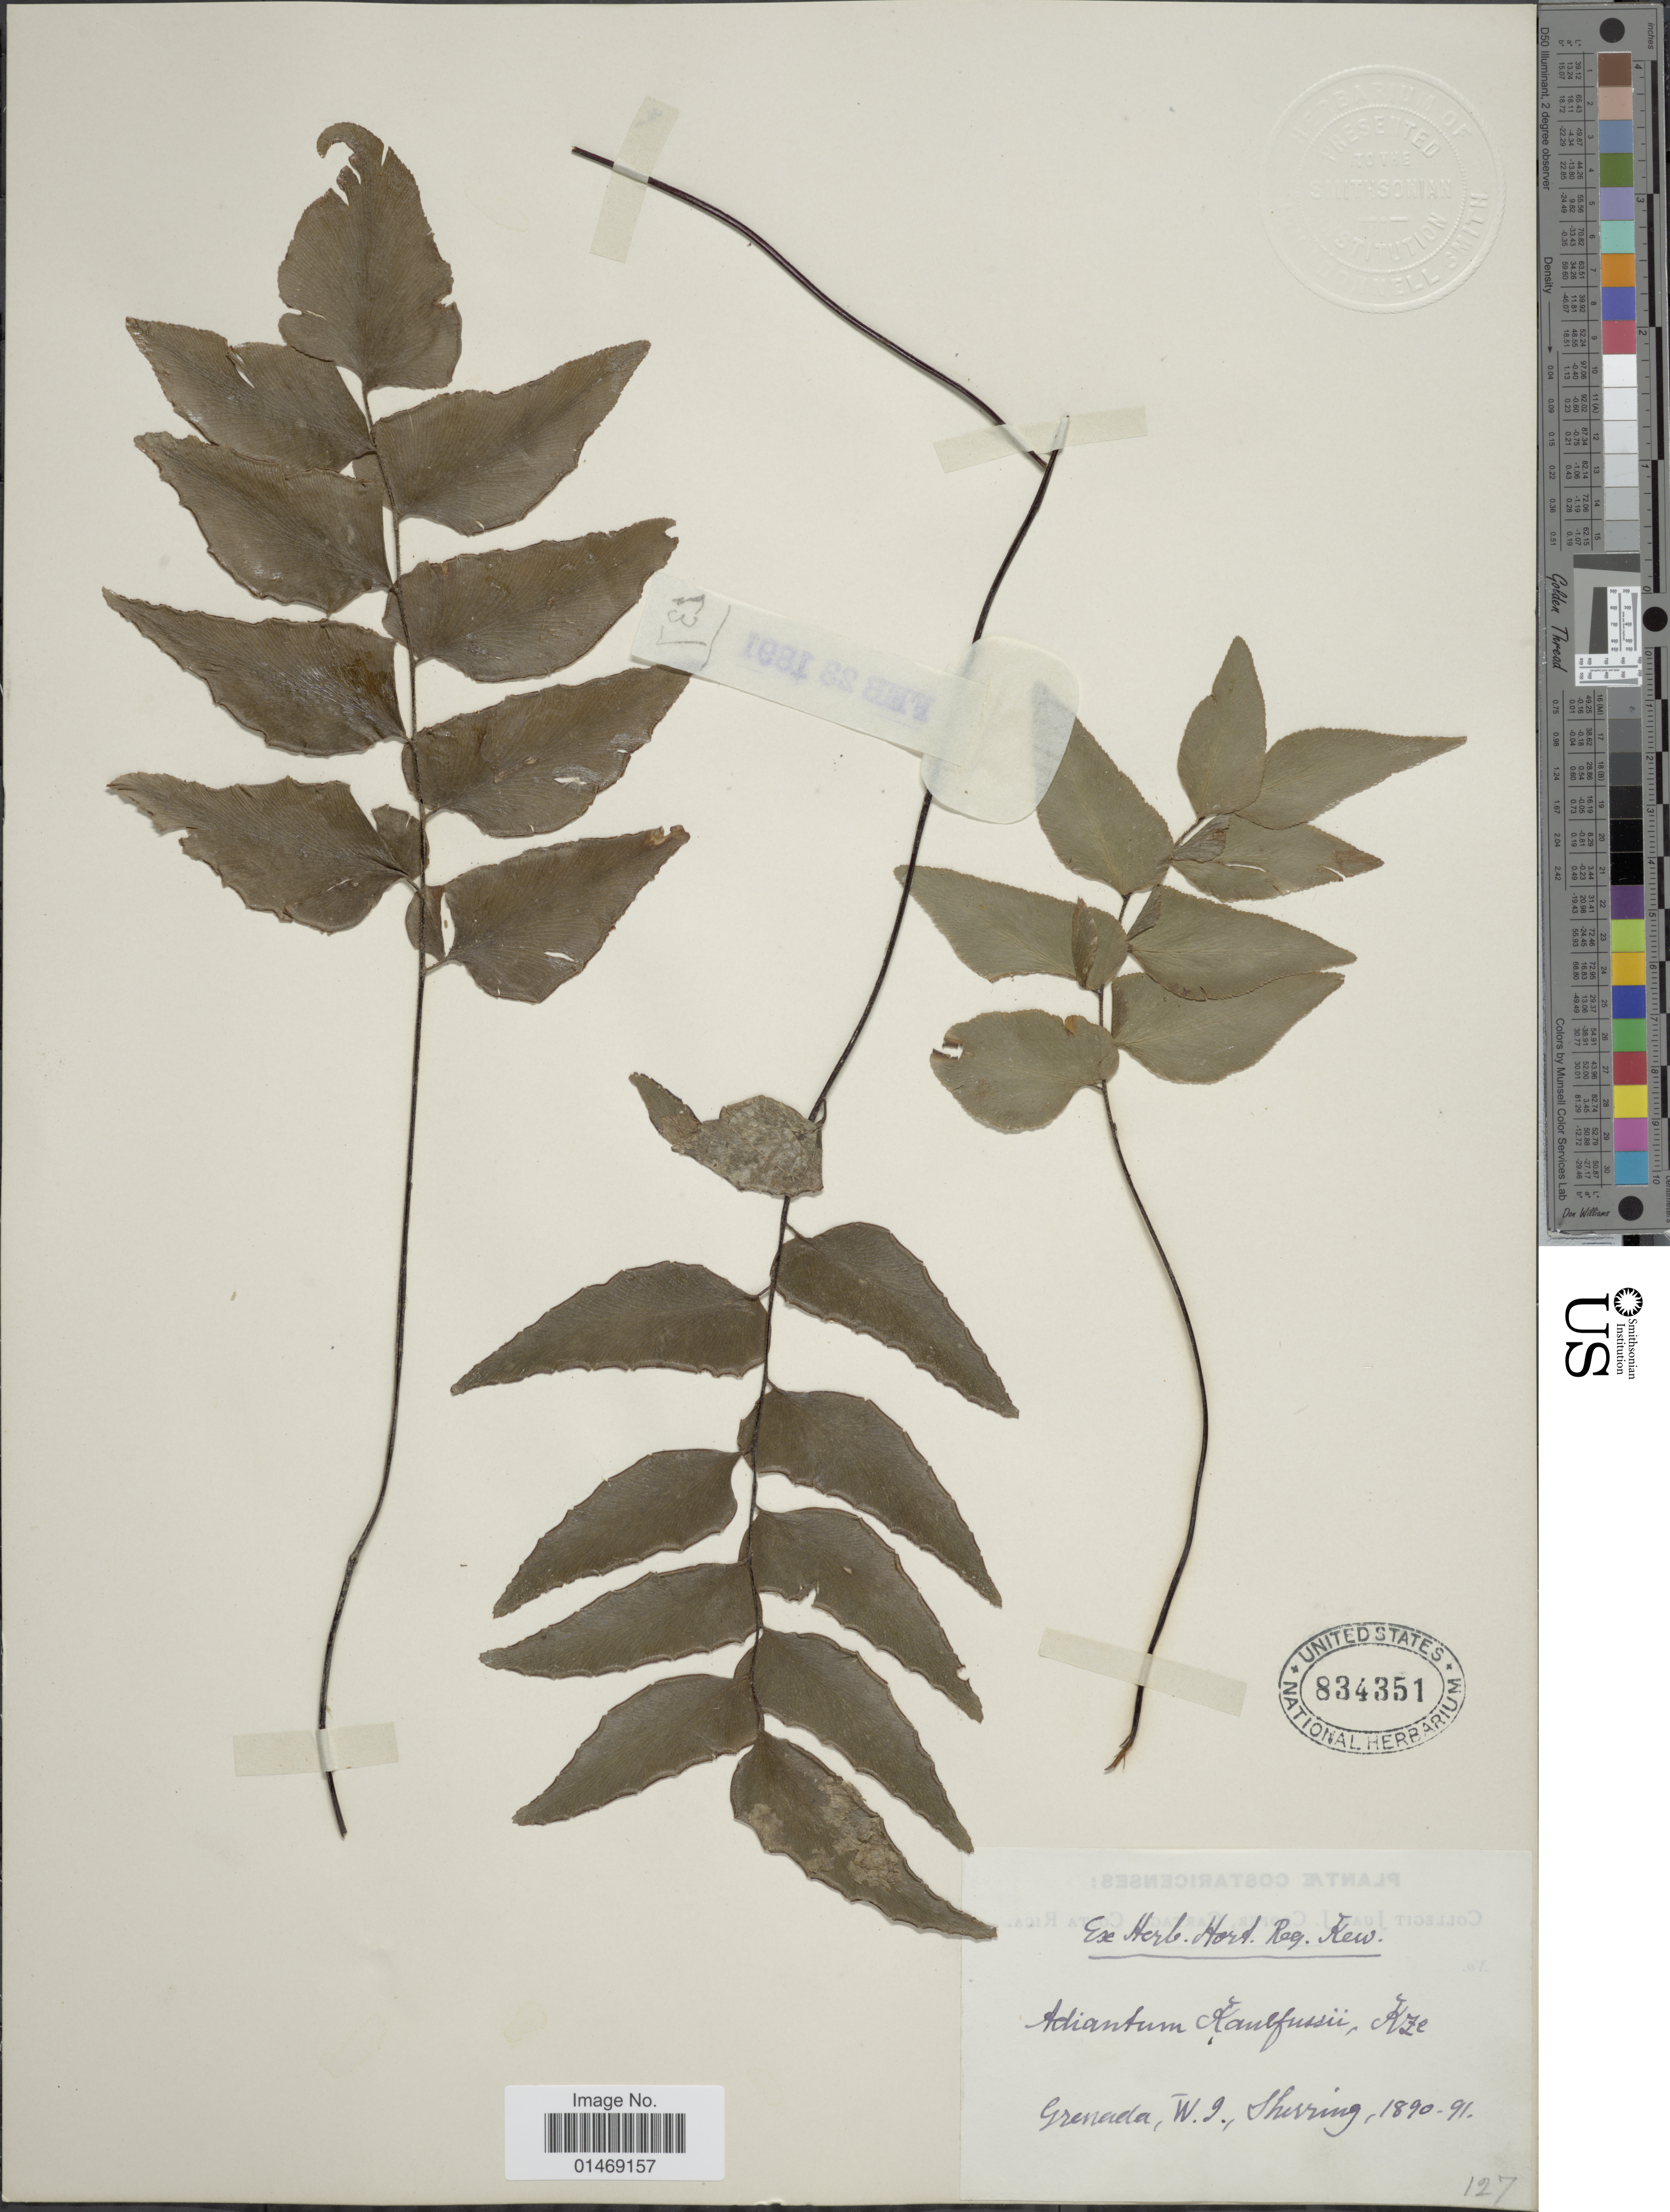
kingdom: Plantae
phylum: Tracheophyta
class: Polypodiopsida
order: Polypodiales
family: Pteridaceae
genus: Adiantum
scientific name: Adiantum petiolatum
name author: Desv.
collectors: R. Sherring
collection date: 1890/1891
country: Grenada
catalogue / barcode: US 834351